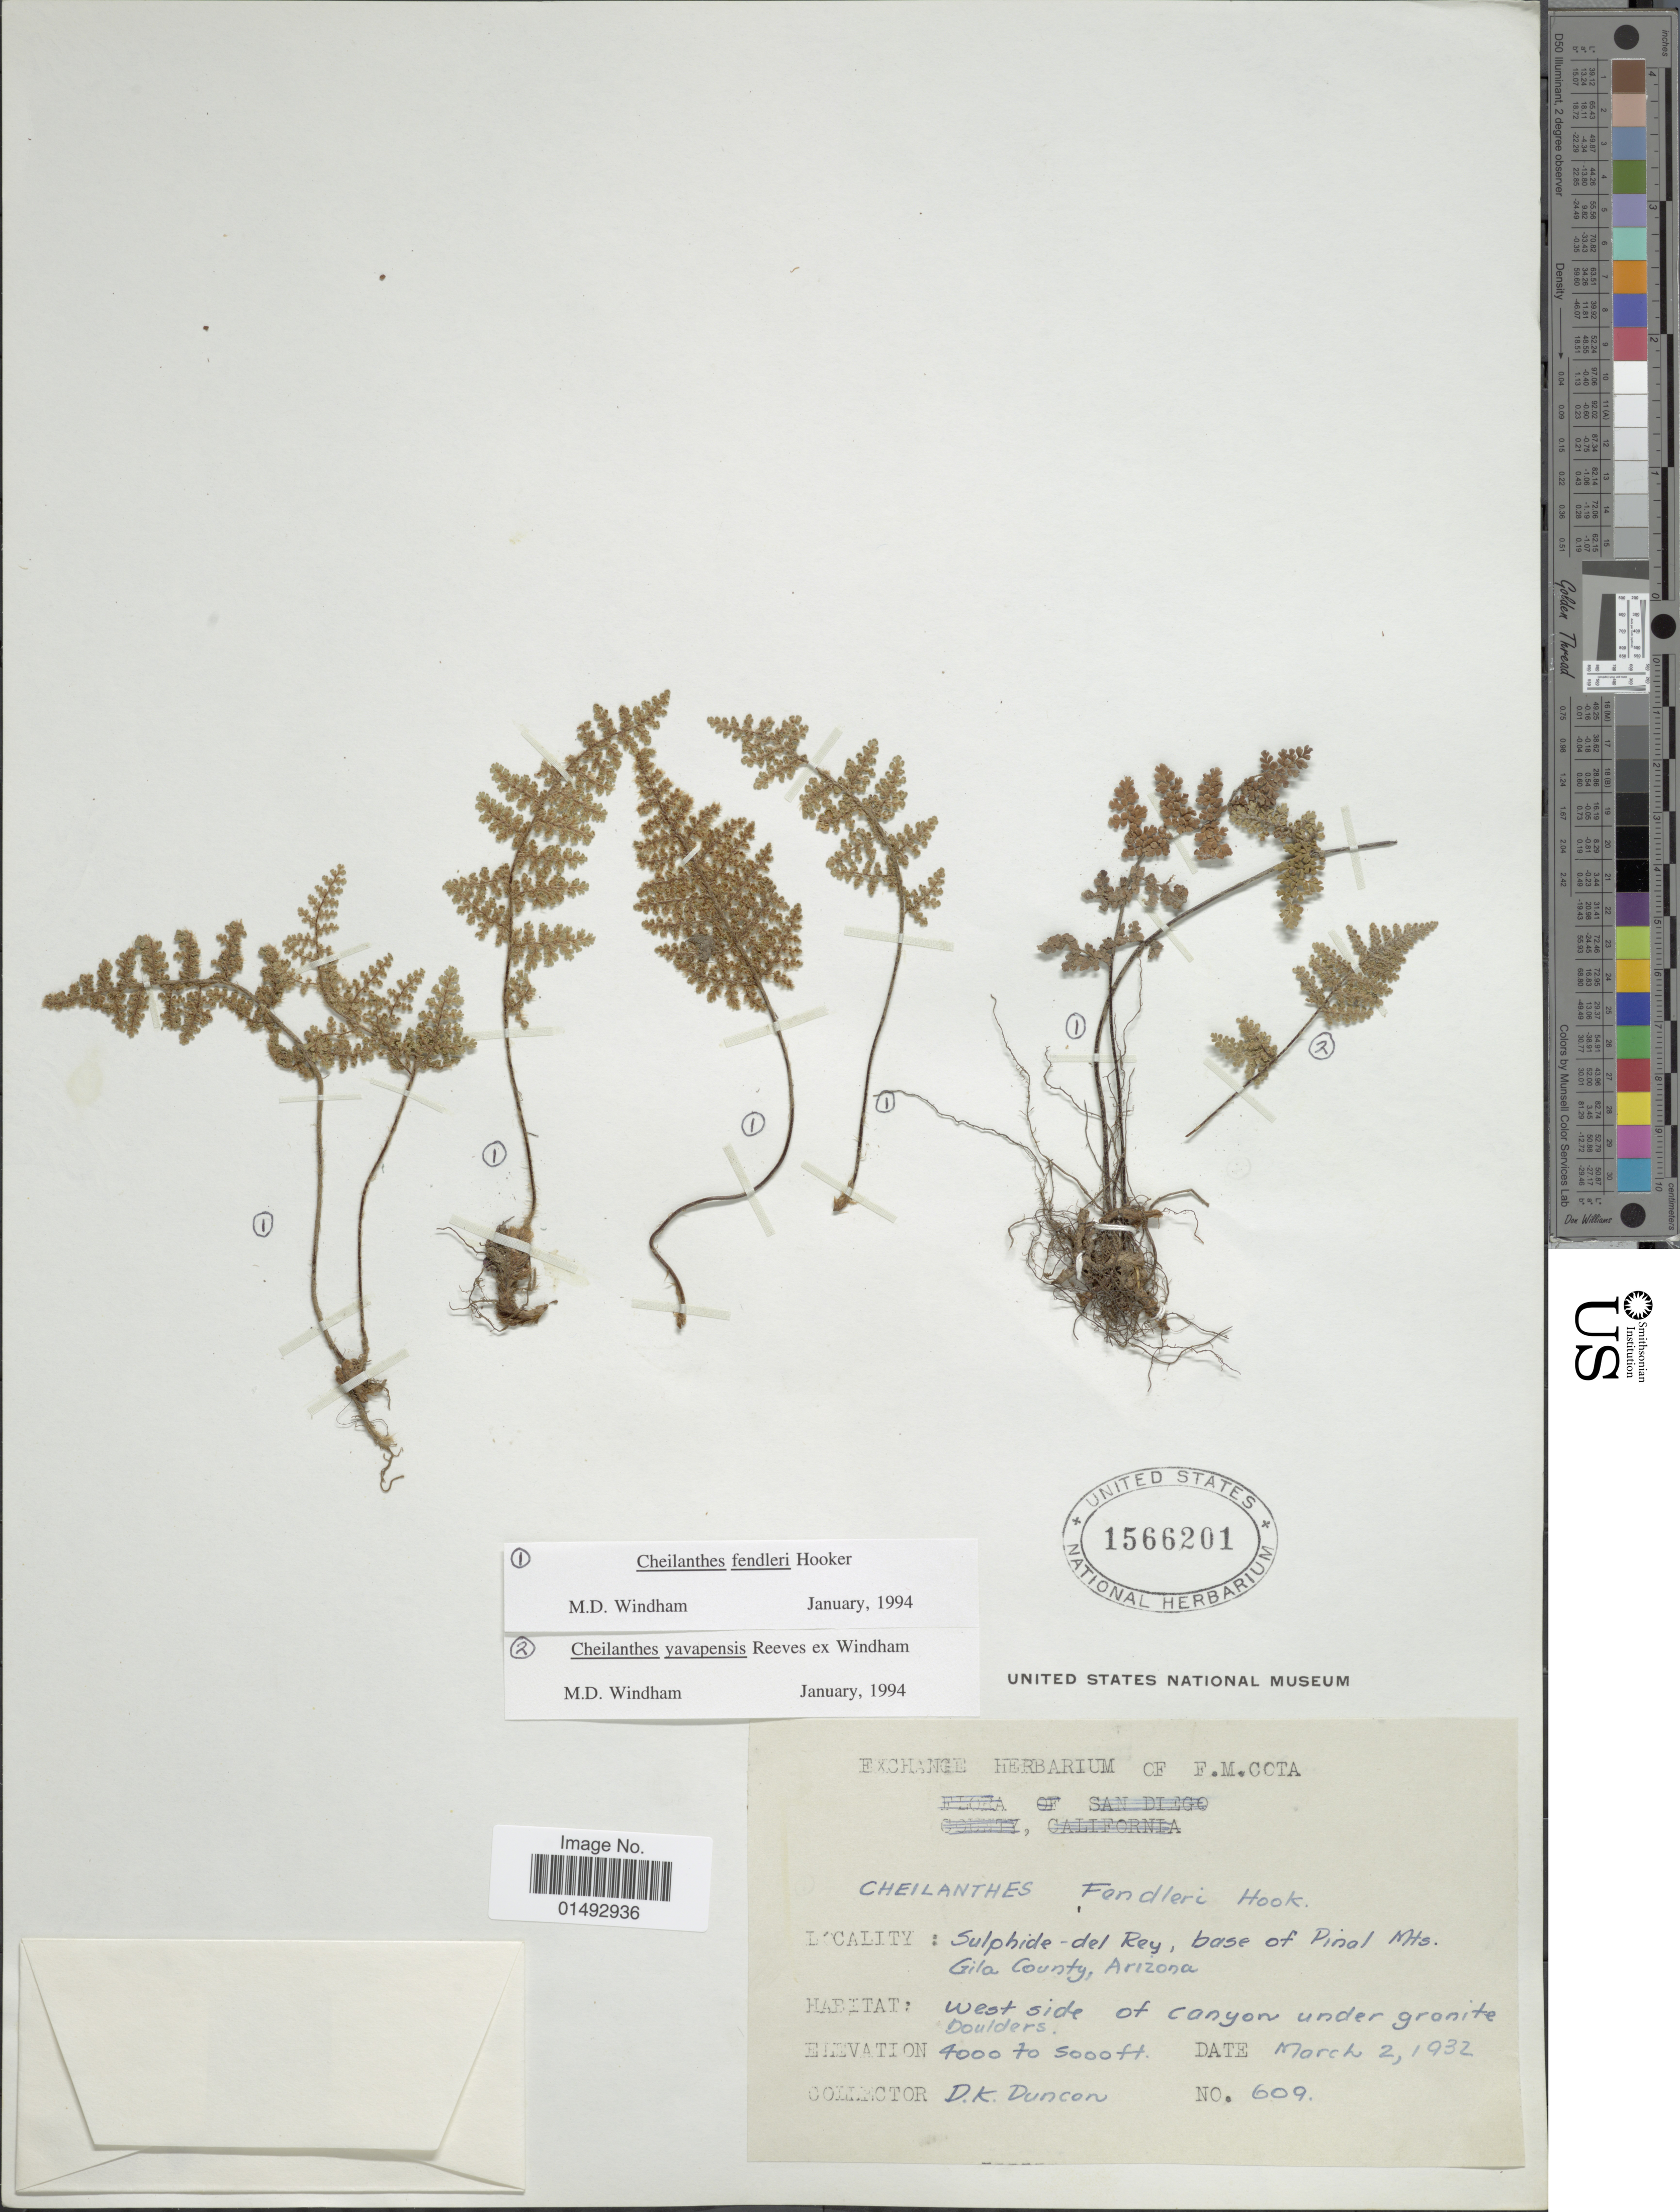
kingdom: Plantae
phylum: Tracheophyta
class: Polypodiopsida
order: Polypodiales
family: Pteridaceae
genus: Myriopteris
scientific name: Myriopteris fendleri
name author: (Hook.) E. Fourn.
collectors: D. Duncan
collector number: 609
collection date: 1932-03-02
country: United States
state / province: Arizona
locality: Sulphide-de; Rey, base of Pinal Mts Gila County, west side of canyon under granite boulders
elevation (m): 1219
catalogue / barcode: US 1566201